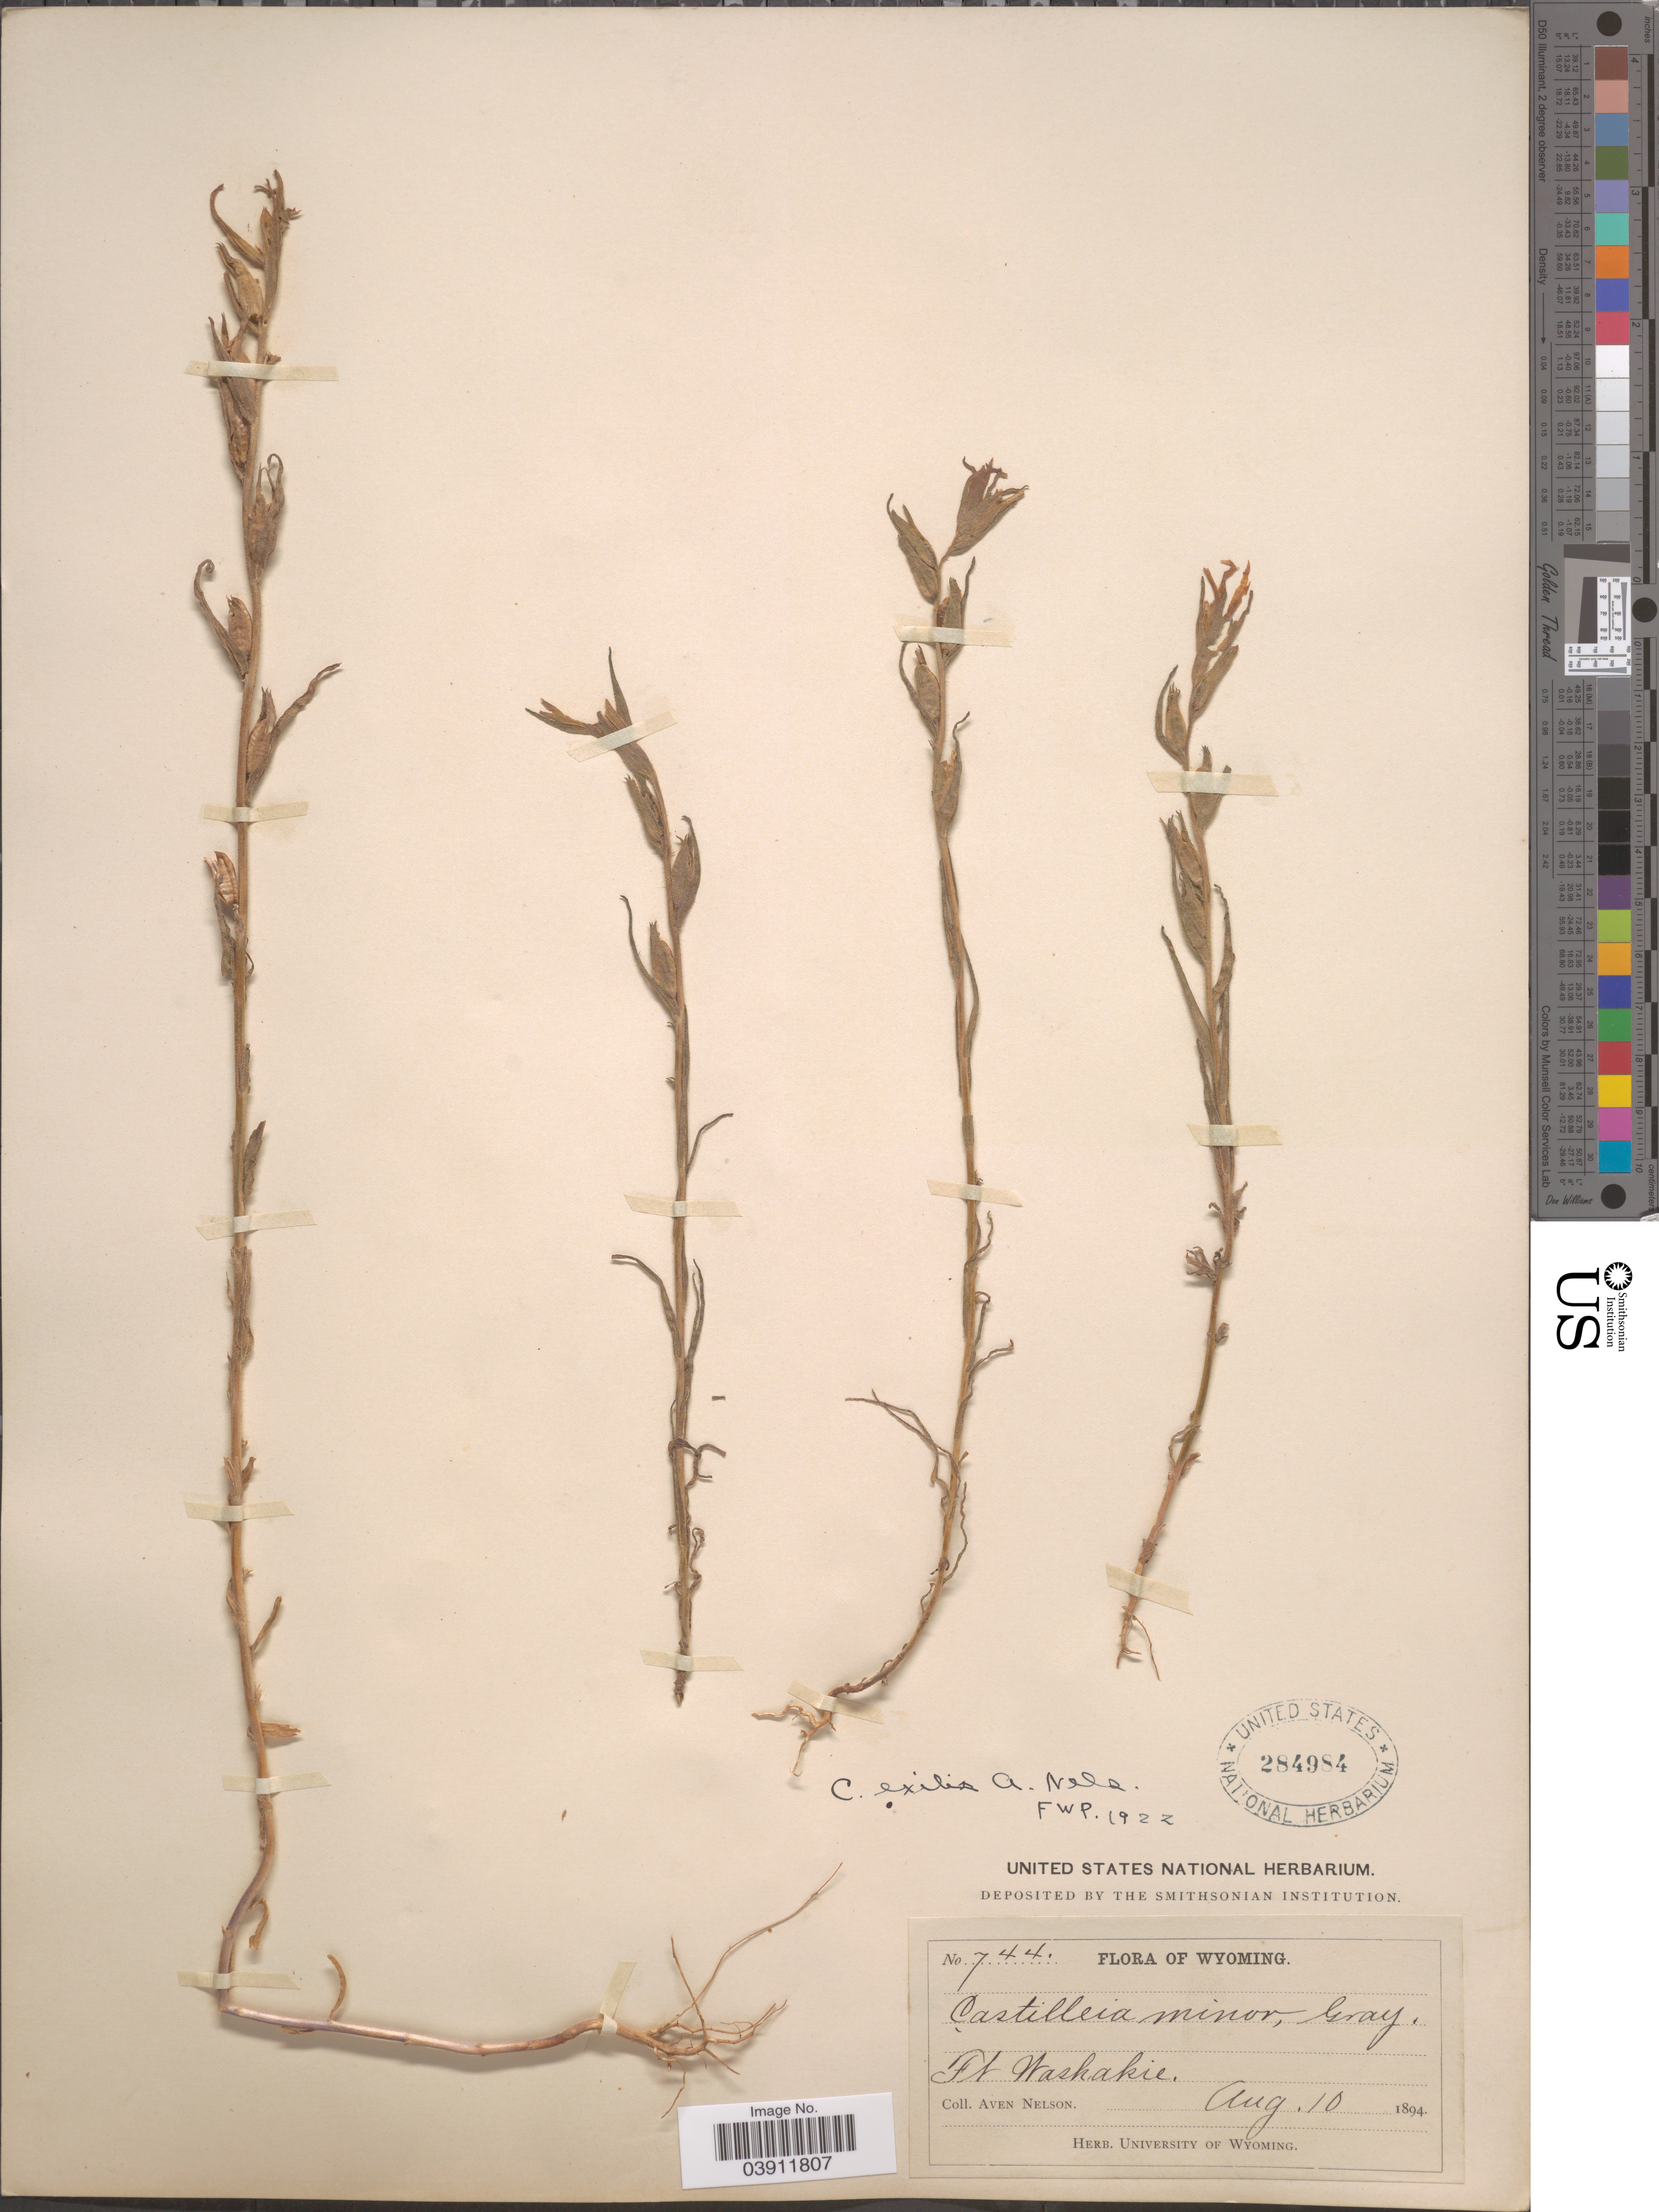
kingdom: Plantae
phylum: Tracheophyta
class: Magnoliopsida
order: Lamiales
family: Orobanchaceae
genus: Castilleja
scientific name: Castilleja exilis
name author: A. Nelson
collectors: A. Nelson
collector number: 744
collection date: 1894-08-10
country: United States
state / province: Wyoming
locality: Ft. Washakie.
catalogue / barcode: US 284984